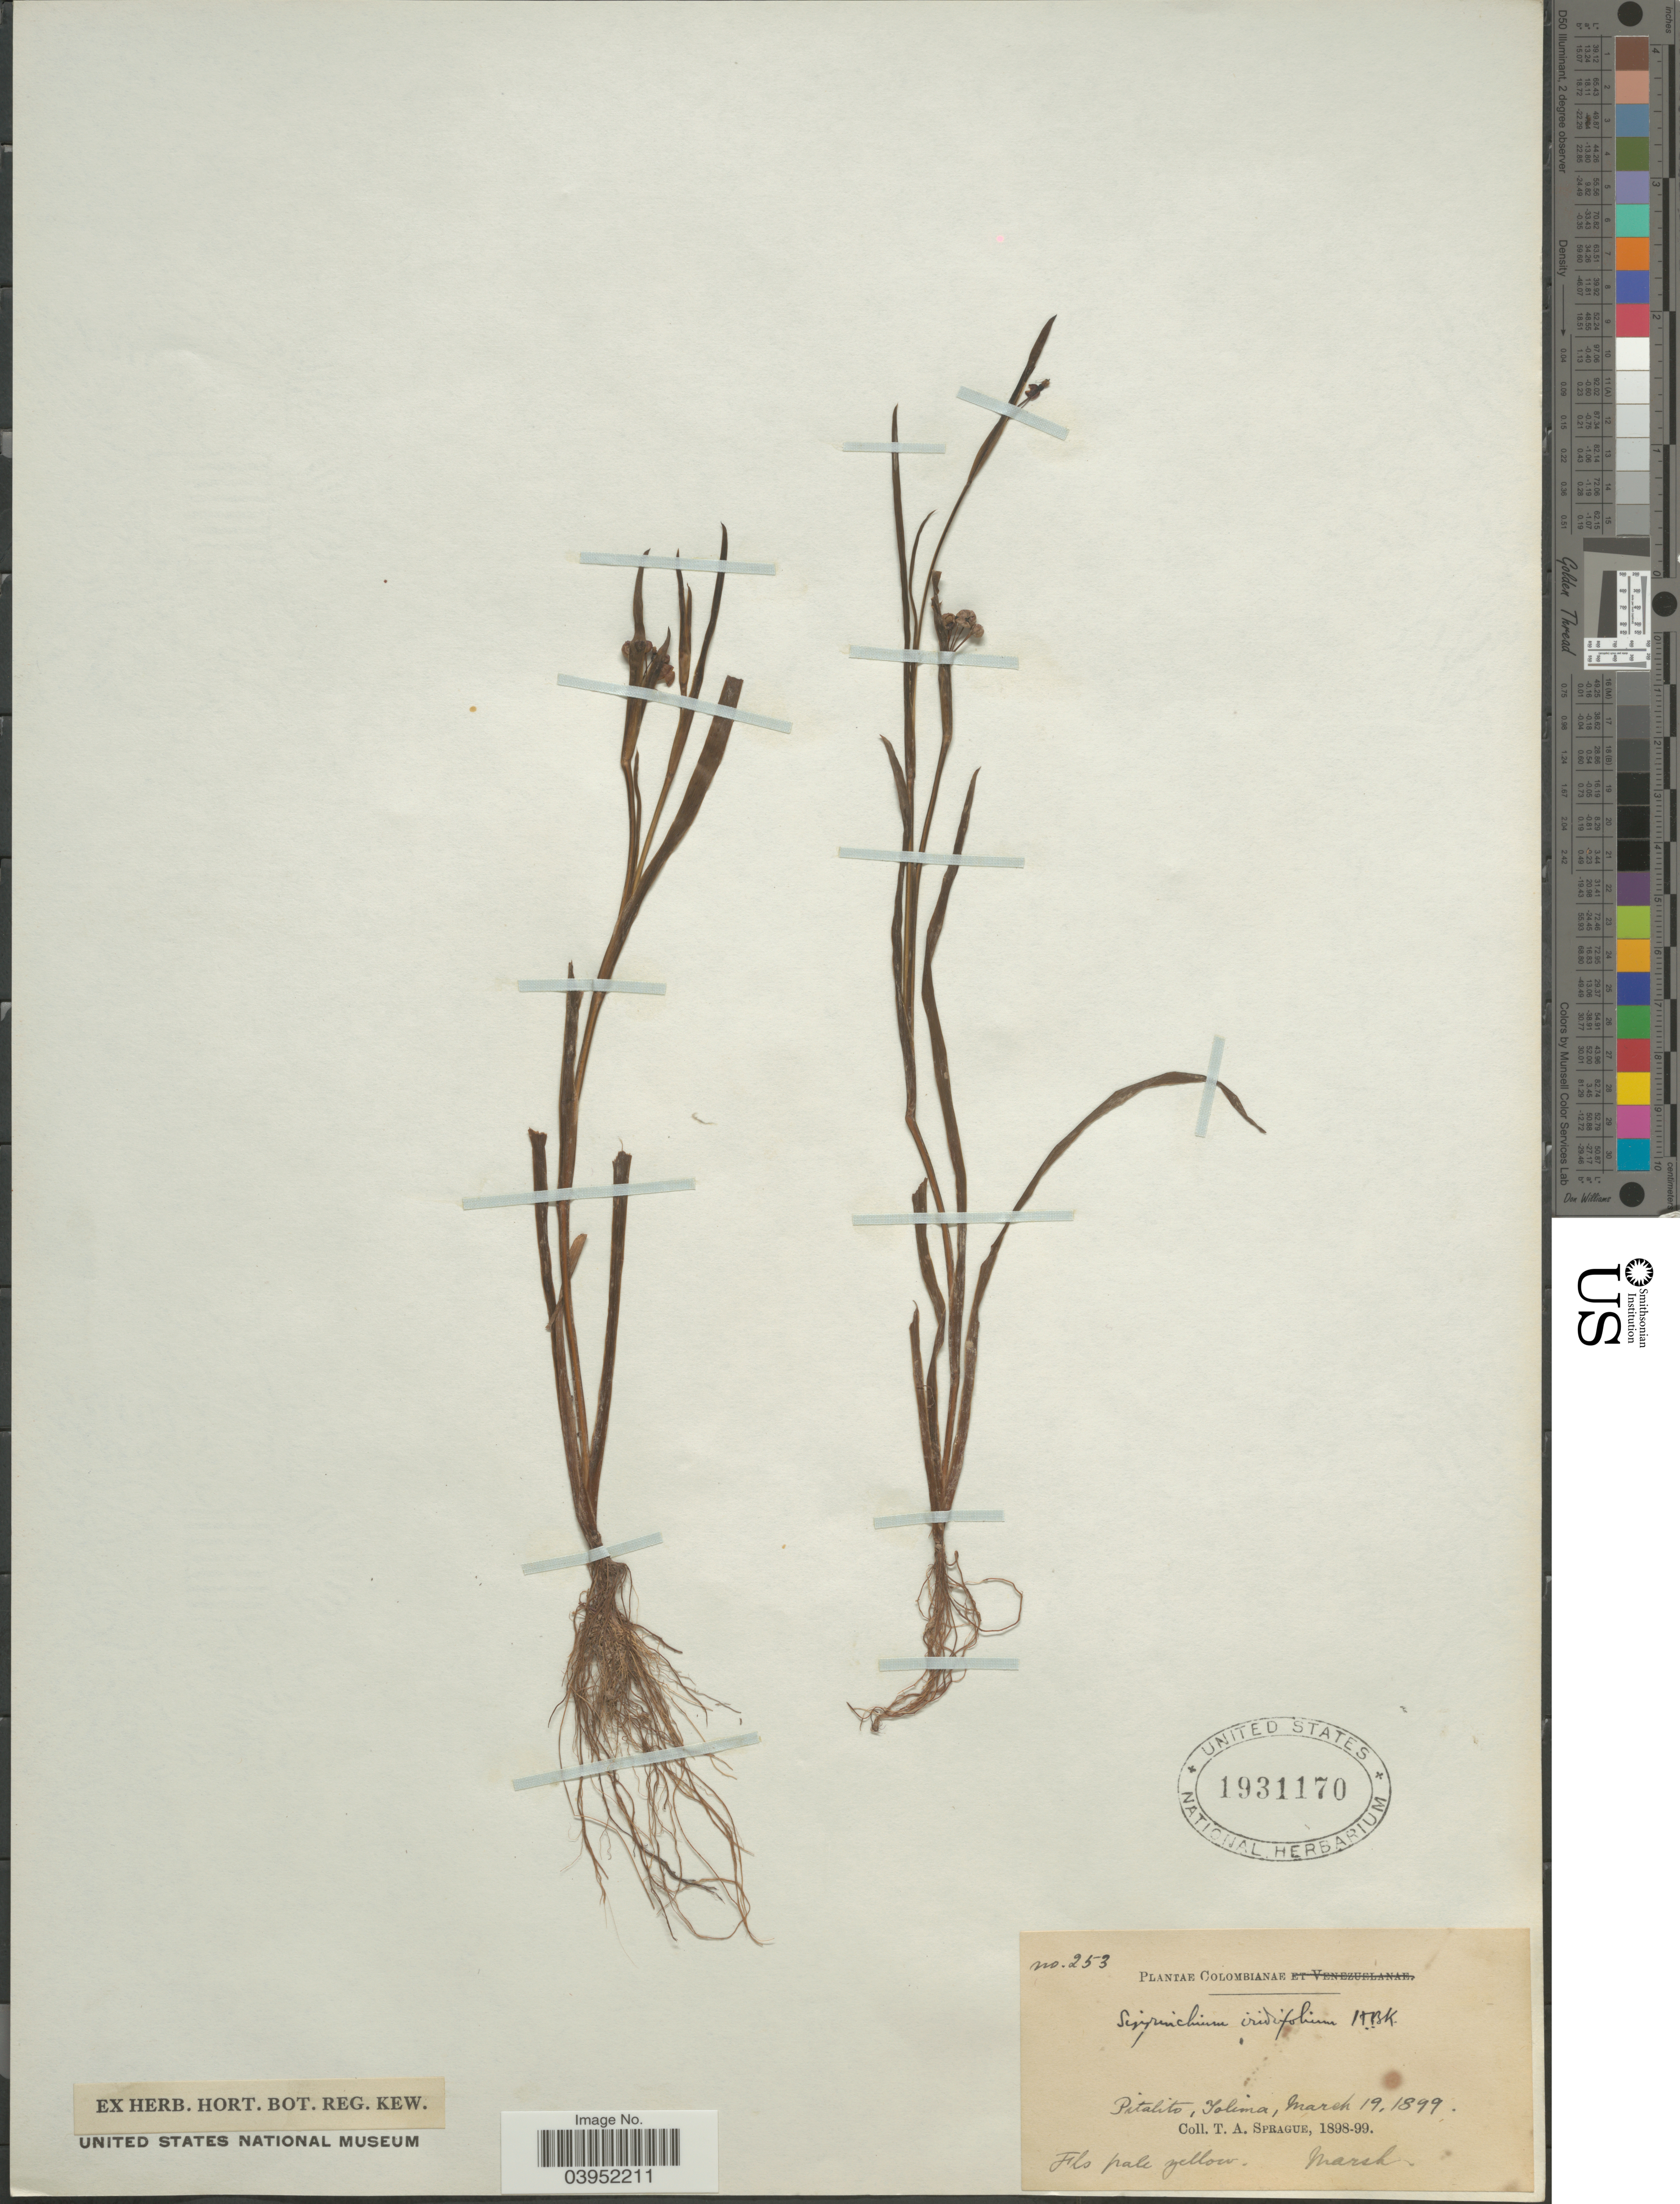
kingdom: Plantae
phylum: Tracheophyta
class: Liliopsida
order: Asparagales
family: Iridaceae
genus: Sisyrinchium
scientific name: Sisyrinchium micranthum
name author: Cav.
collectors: T. A. Sprague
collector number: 253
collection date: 1899-03-19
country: Colombia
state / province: Tolima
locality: Pitalito.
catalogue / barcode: US 1931170